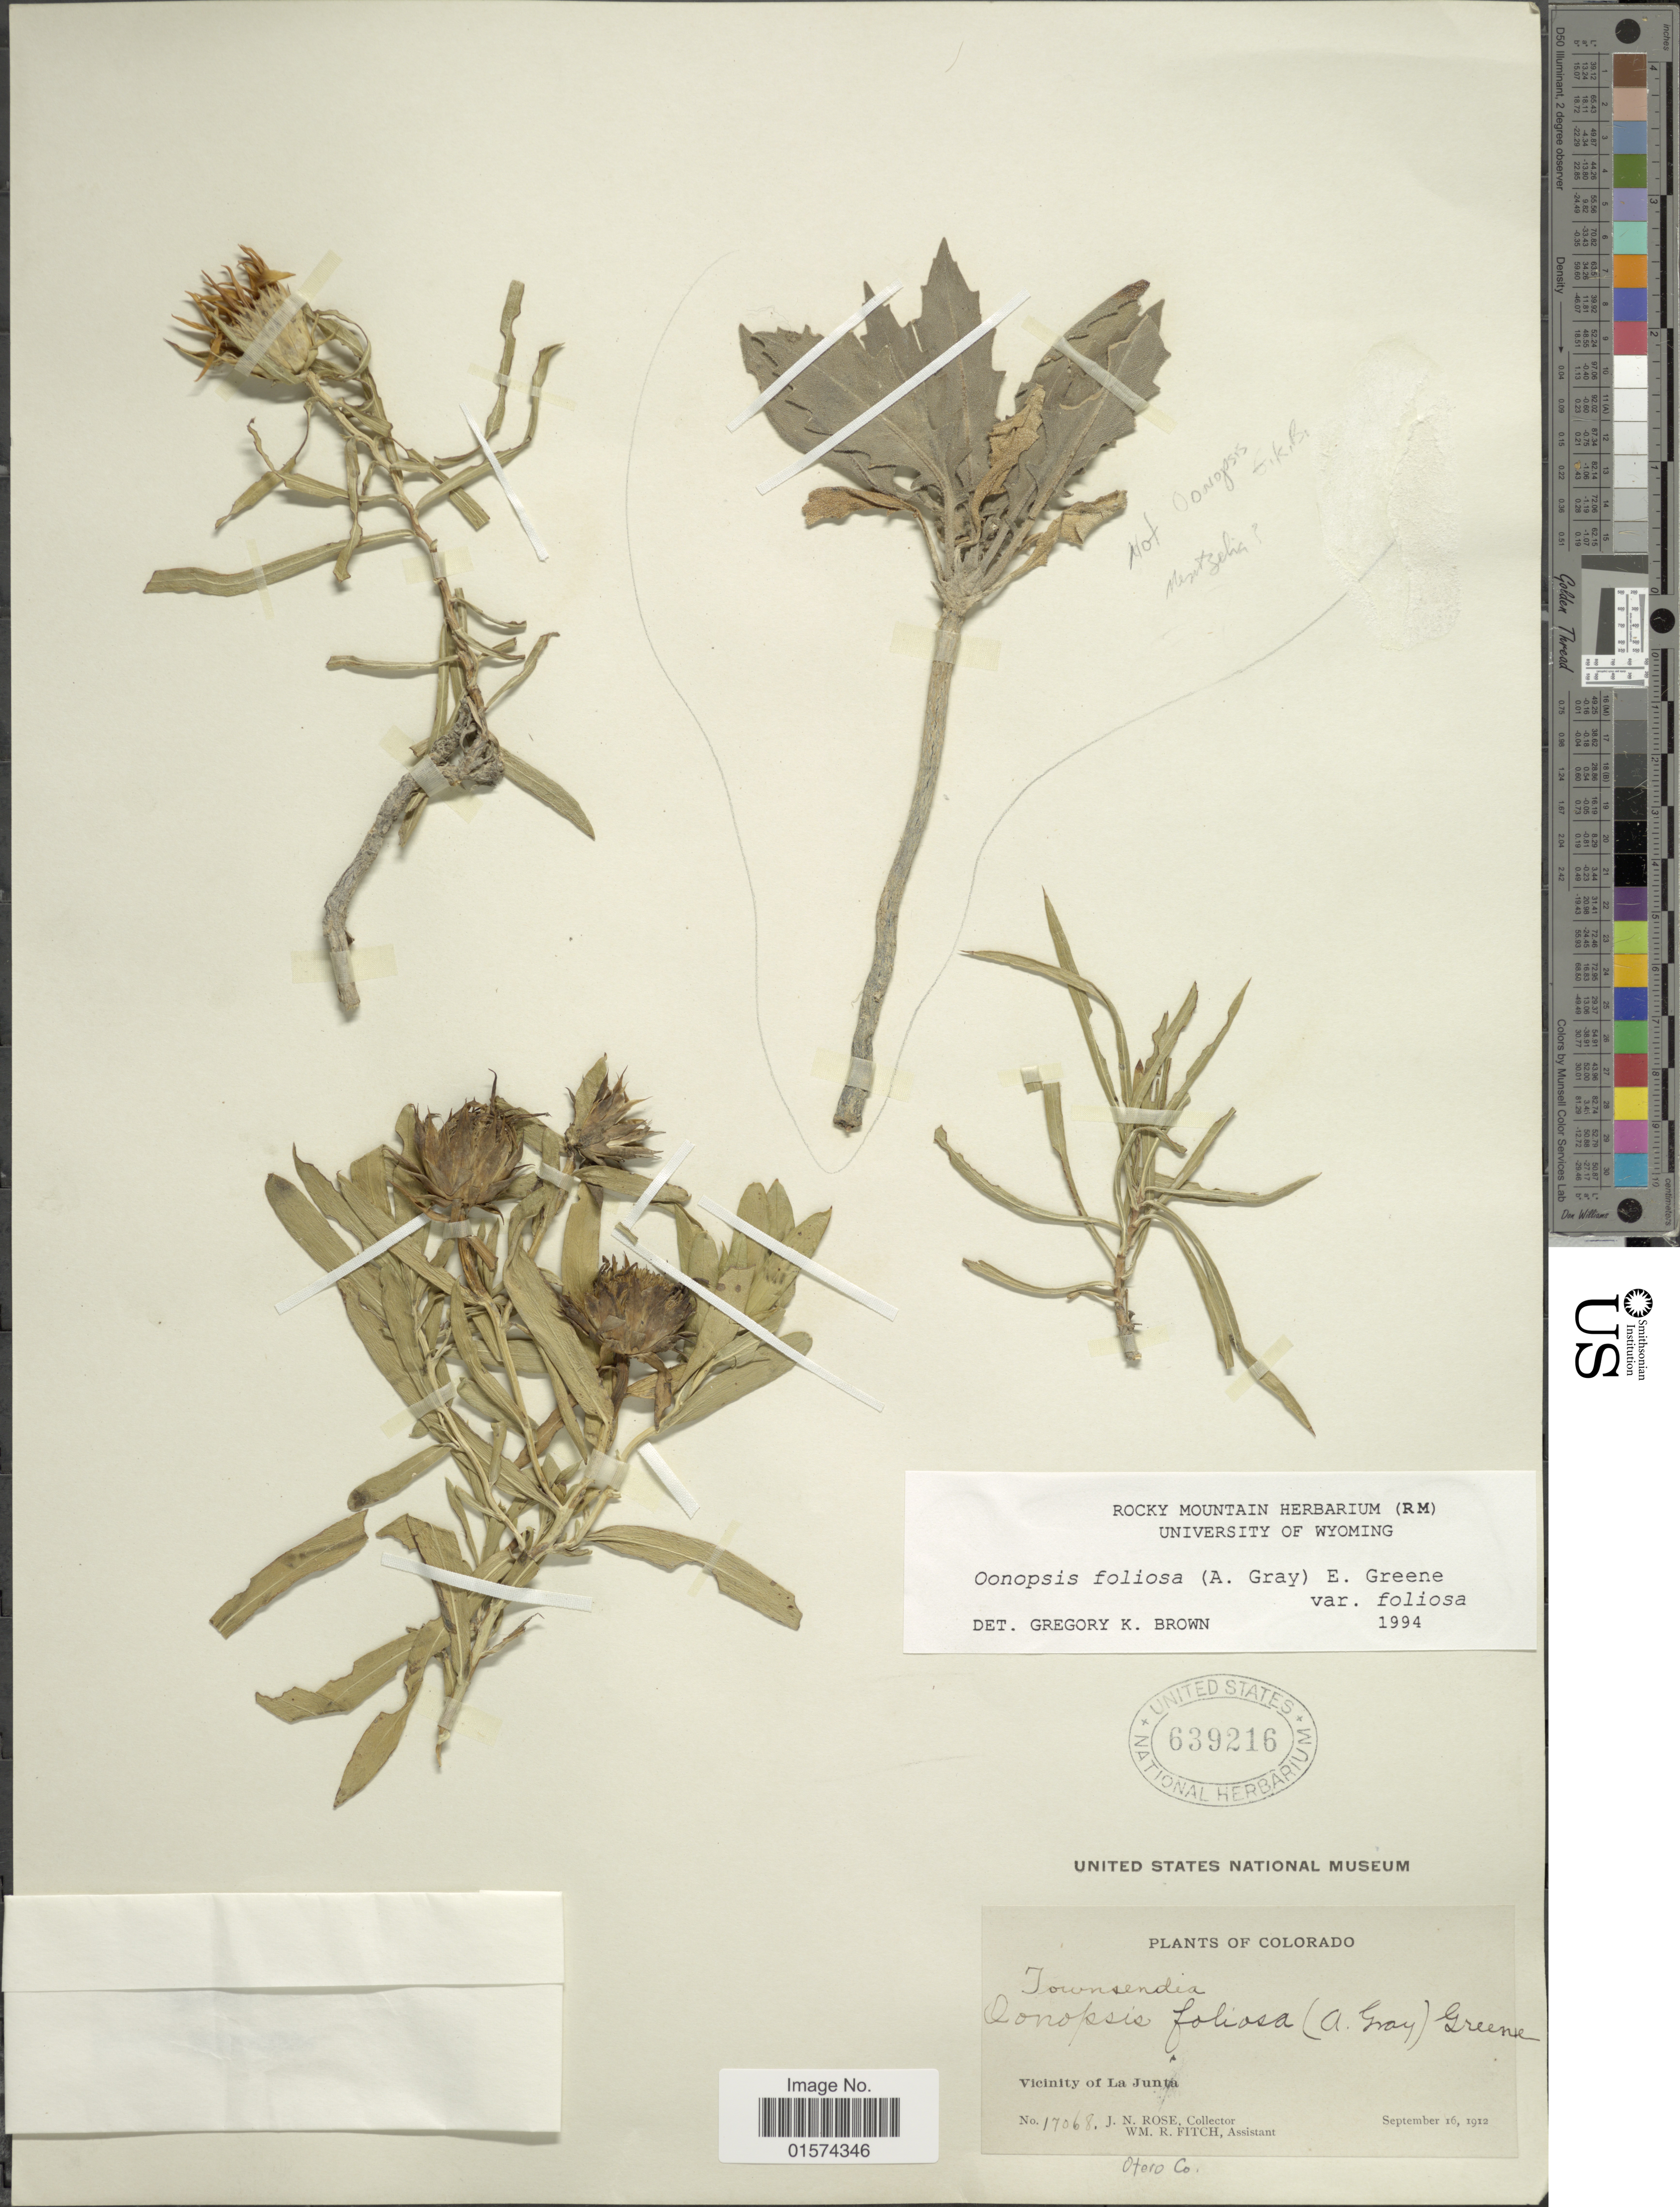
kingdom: Plantae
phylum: Tracheophyta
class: Magnoliopsida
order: Asterales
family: Asteraceae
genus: Oonopsis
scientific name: Oonopsis foliosa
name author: Greene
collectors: J. N. Rose & W. Fitch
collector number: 17068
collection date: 1912-09-16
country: United States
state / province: Colorado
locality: Vicinity of La Junta, Otero Co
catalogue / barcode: US 639216